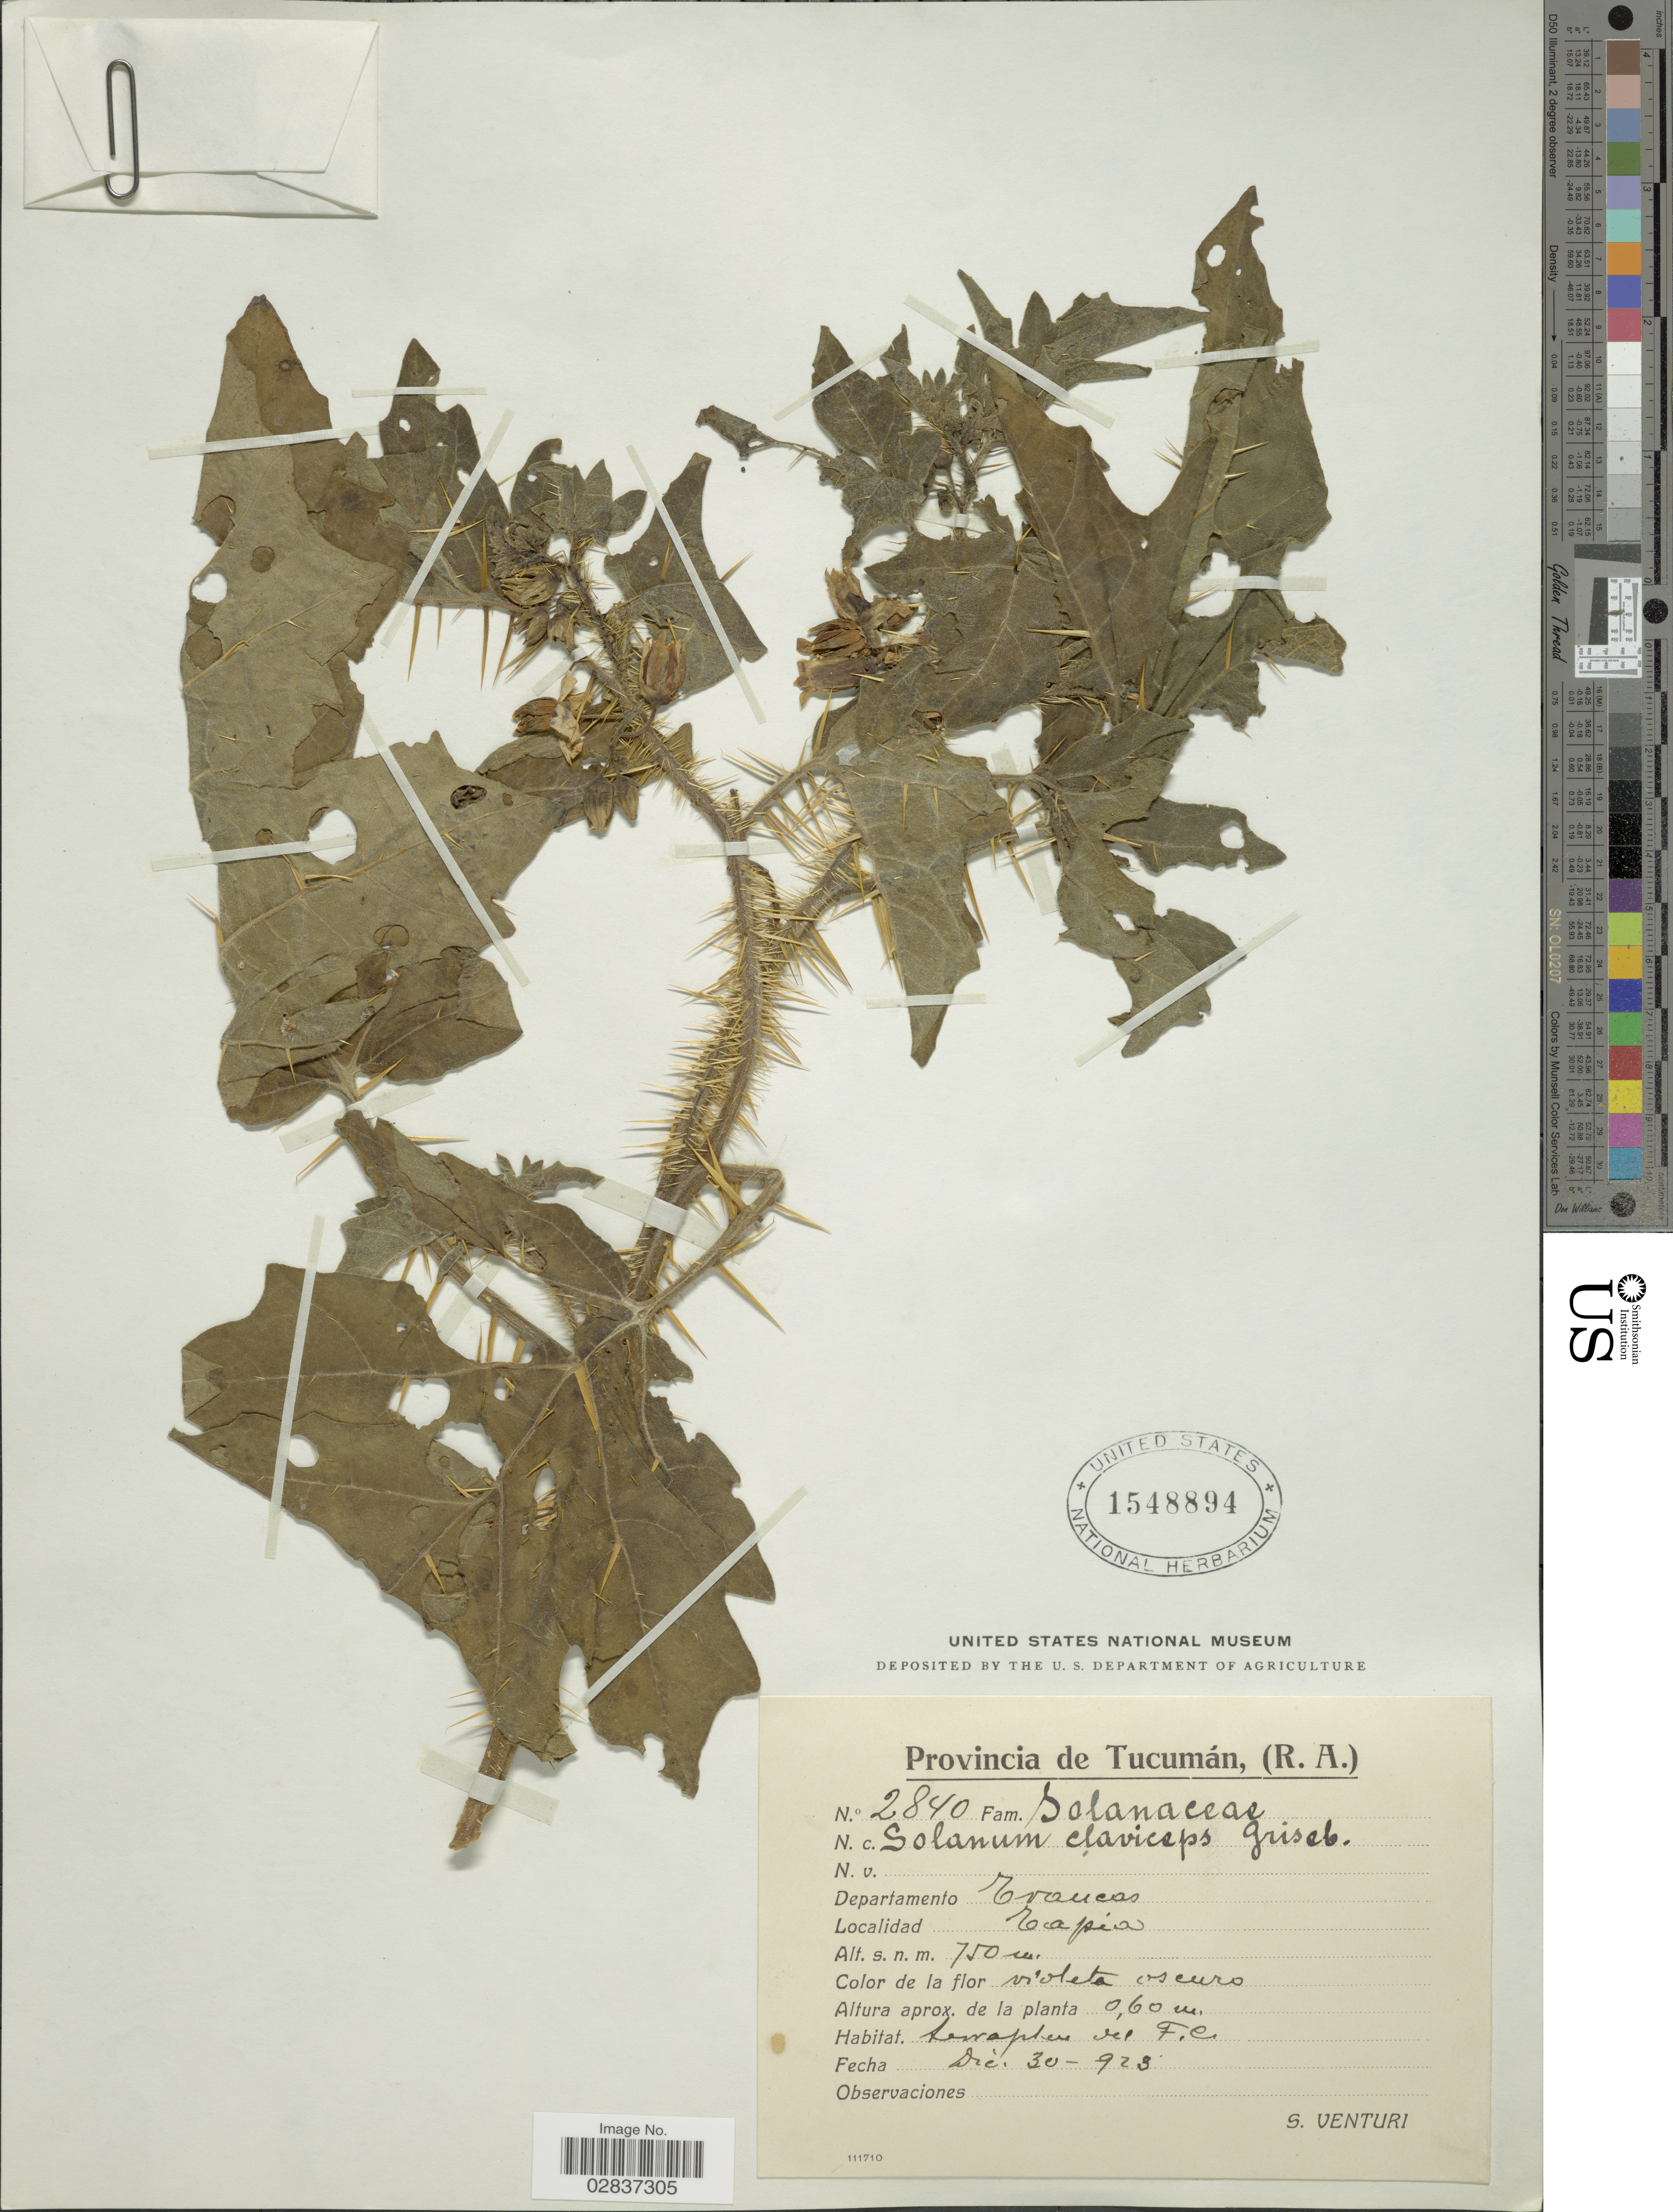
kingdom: Plantae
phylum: Tracheophyta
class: Magnoliopsida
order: Solanales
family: Solanaceae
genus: Solanum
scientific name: Solanum claviceps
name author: Griseb.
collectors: S. Venturi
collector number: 2840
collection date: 1923-12-30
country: Argentina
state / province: Tucuman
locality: Departamento Trancas, Tapia.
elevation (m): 750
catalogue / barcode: US 1548894